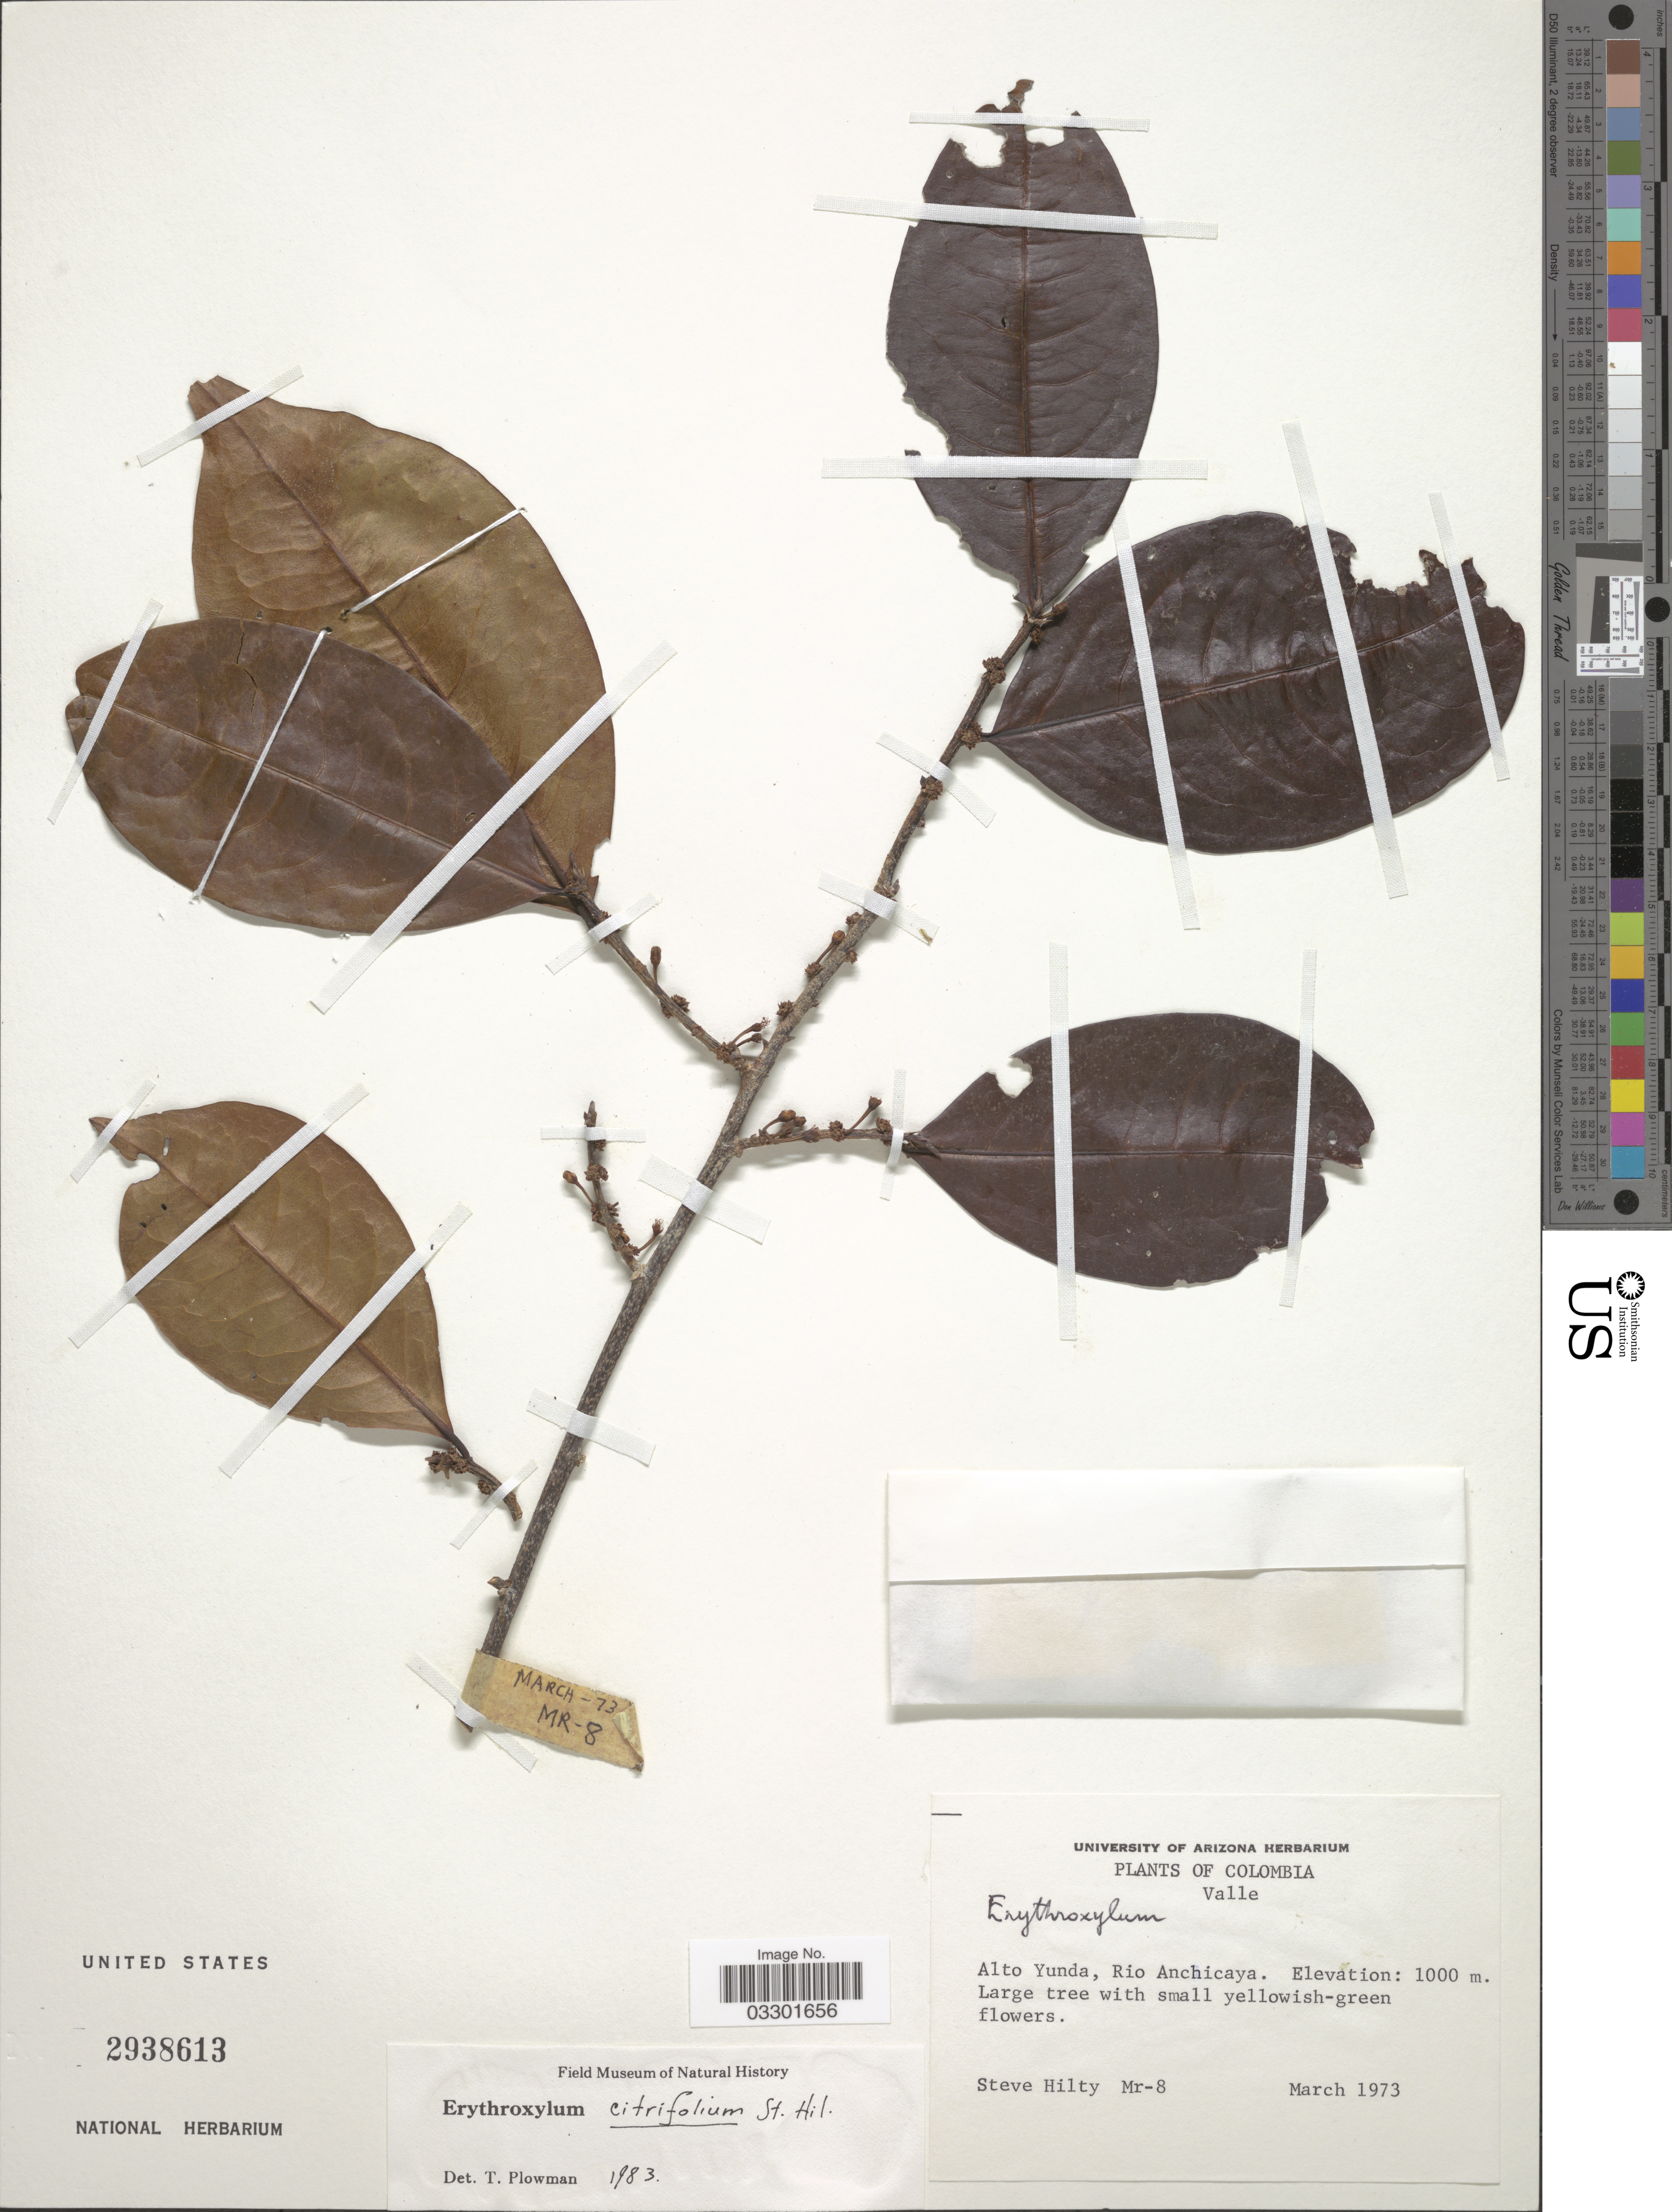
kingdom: Plantae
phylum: Tracheophyta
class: Magnoliopsida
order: Malpighiales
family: Erythroxylaceae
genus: Erythroxylum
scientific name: Erythroxylum citrifolium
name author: A. St.-Hil.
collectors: S. Hilty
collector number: Mr-8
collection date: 1973-03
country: Colombia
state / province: Valle del Cauca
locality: Valle. Alto Yunda, Río Anchicaya.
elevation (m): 1000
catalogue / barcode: US 2938613